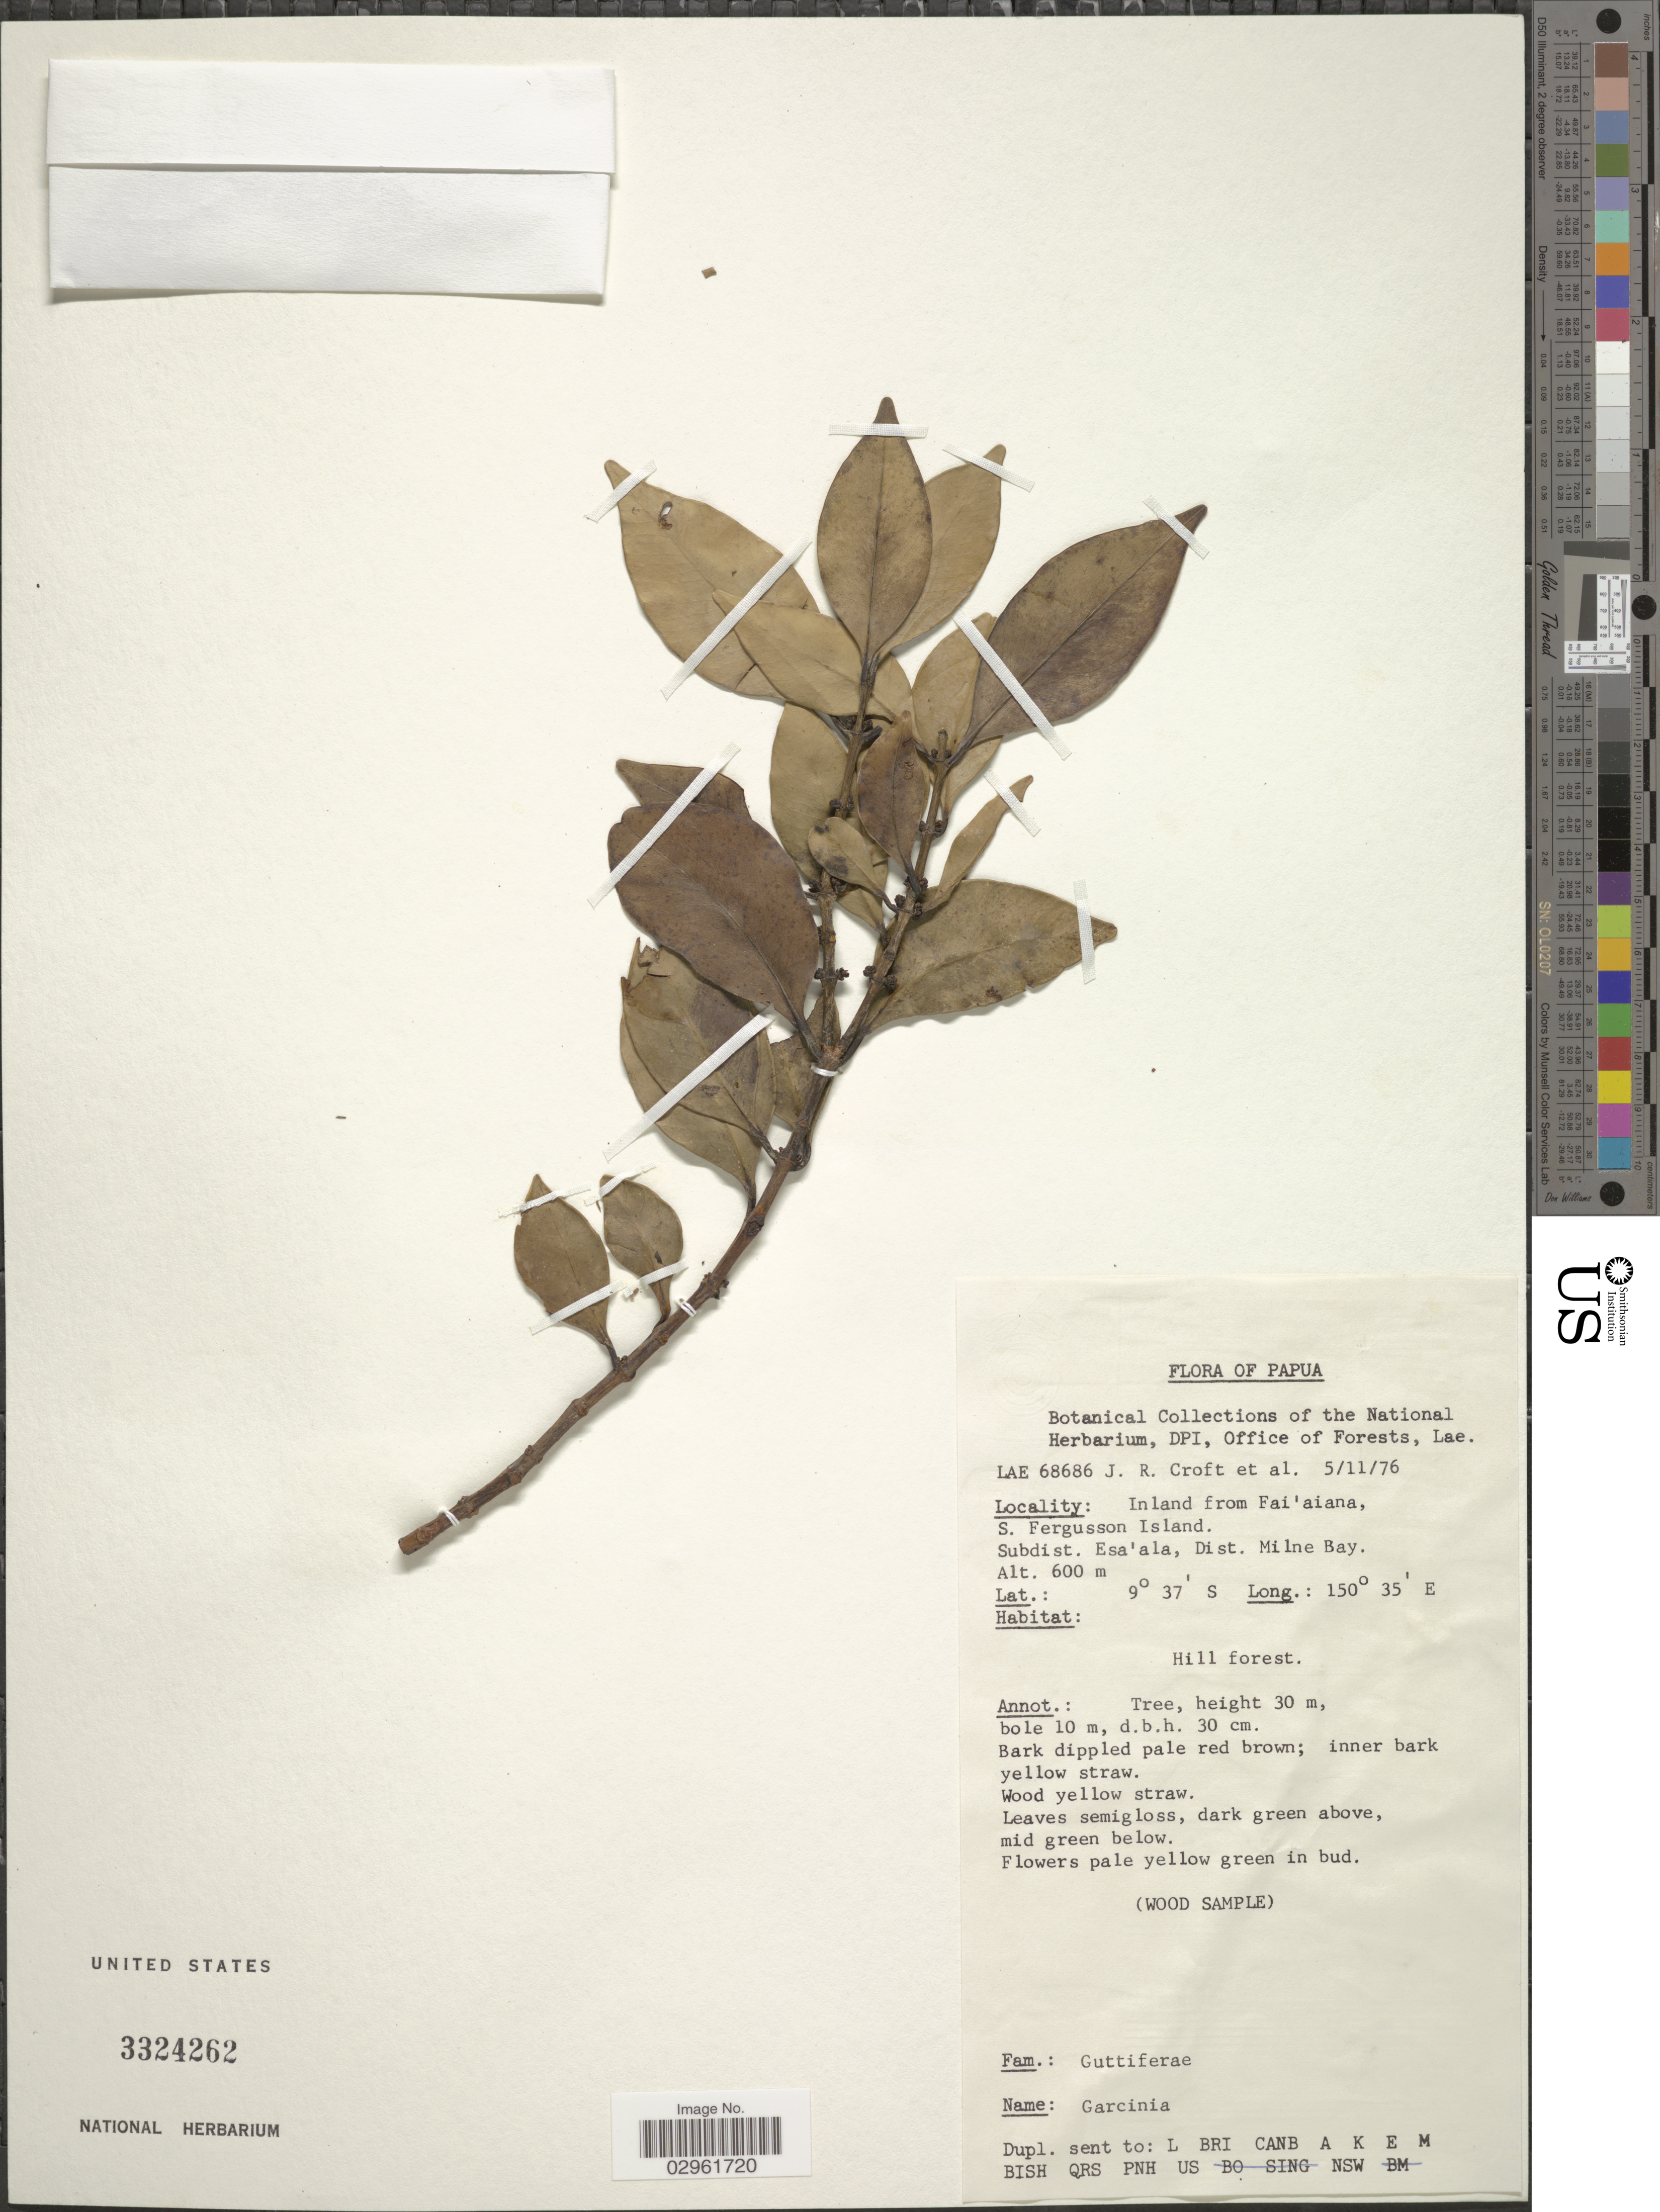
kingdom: Plantae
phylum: Tracheophyta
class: Magnoliopsida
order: Malpighiales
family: Clusiaceae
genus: Garcinia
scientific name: Garcinia sp.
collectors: J. R. Croft & et al.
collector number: LAE68686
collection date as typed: Transcribed d/m/y: 5/11/76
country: Papua New Guinea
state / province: Milne Bay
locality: Inland from Fai'aiana, S. Ferguson Island. Subdist. Esa'ala, Dist. Milne Bay.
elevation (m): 600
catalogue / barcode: US 3324262